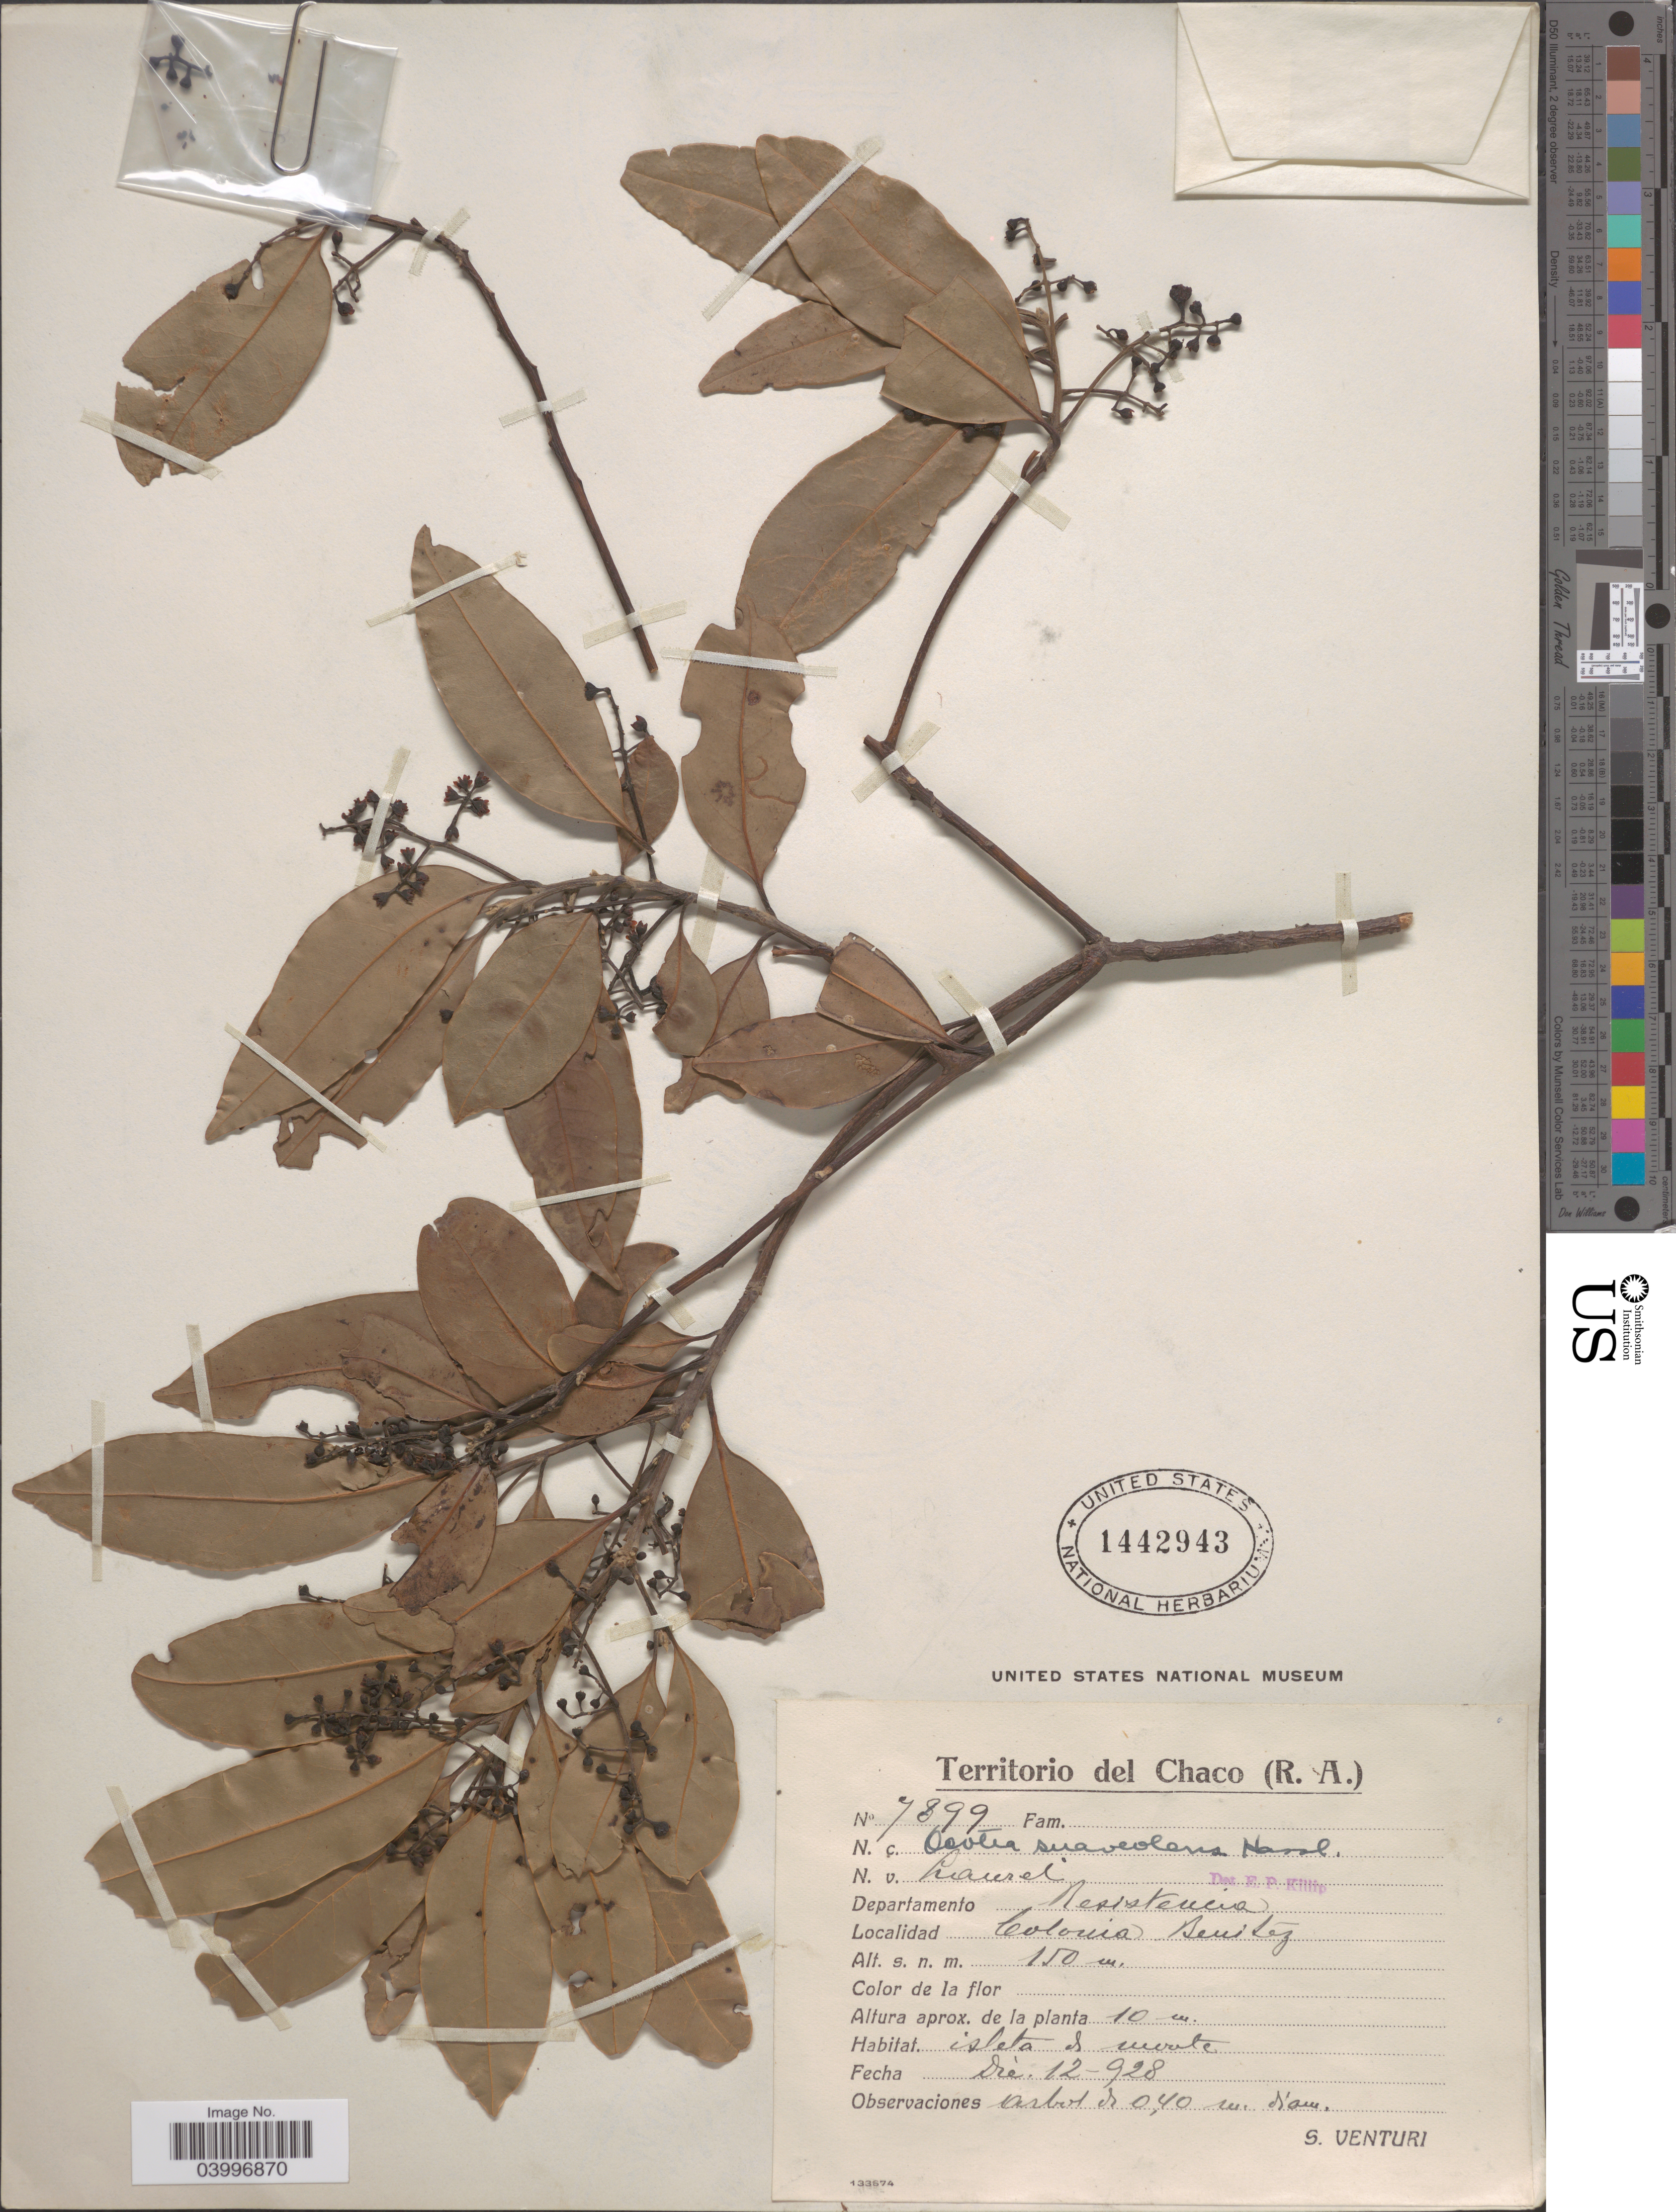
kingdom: Plantae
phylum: Tracheophyta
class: Magnoliopsida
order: Laurales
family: Lauraceae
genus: Ocotea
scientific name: Ocotea suaveolens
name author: (Meisn.) Benth. & Hook. f. ex Hieron.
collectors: S. Venturi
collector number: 7899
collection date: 1928-12-12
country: Argentina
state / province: Chaco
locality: Departamento Resistencia. Colonia Benitez.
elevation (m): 150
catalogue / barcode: US 1442943